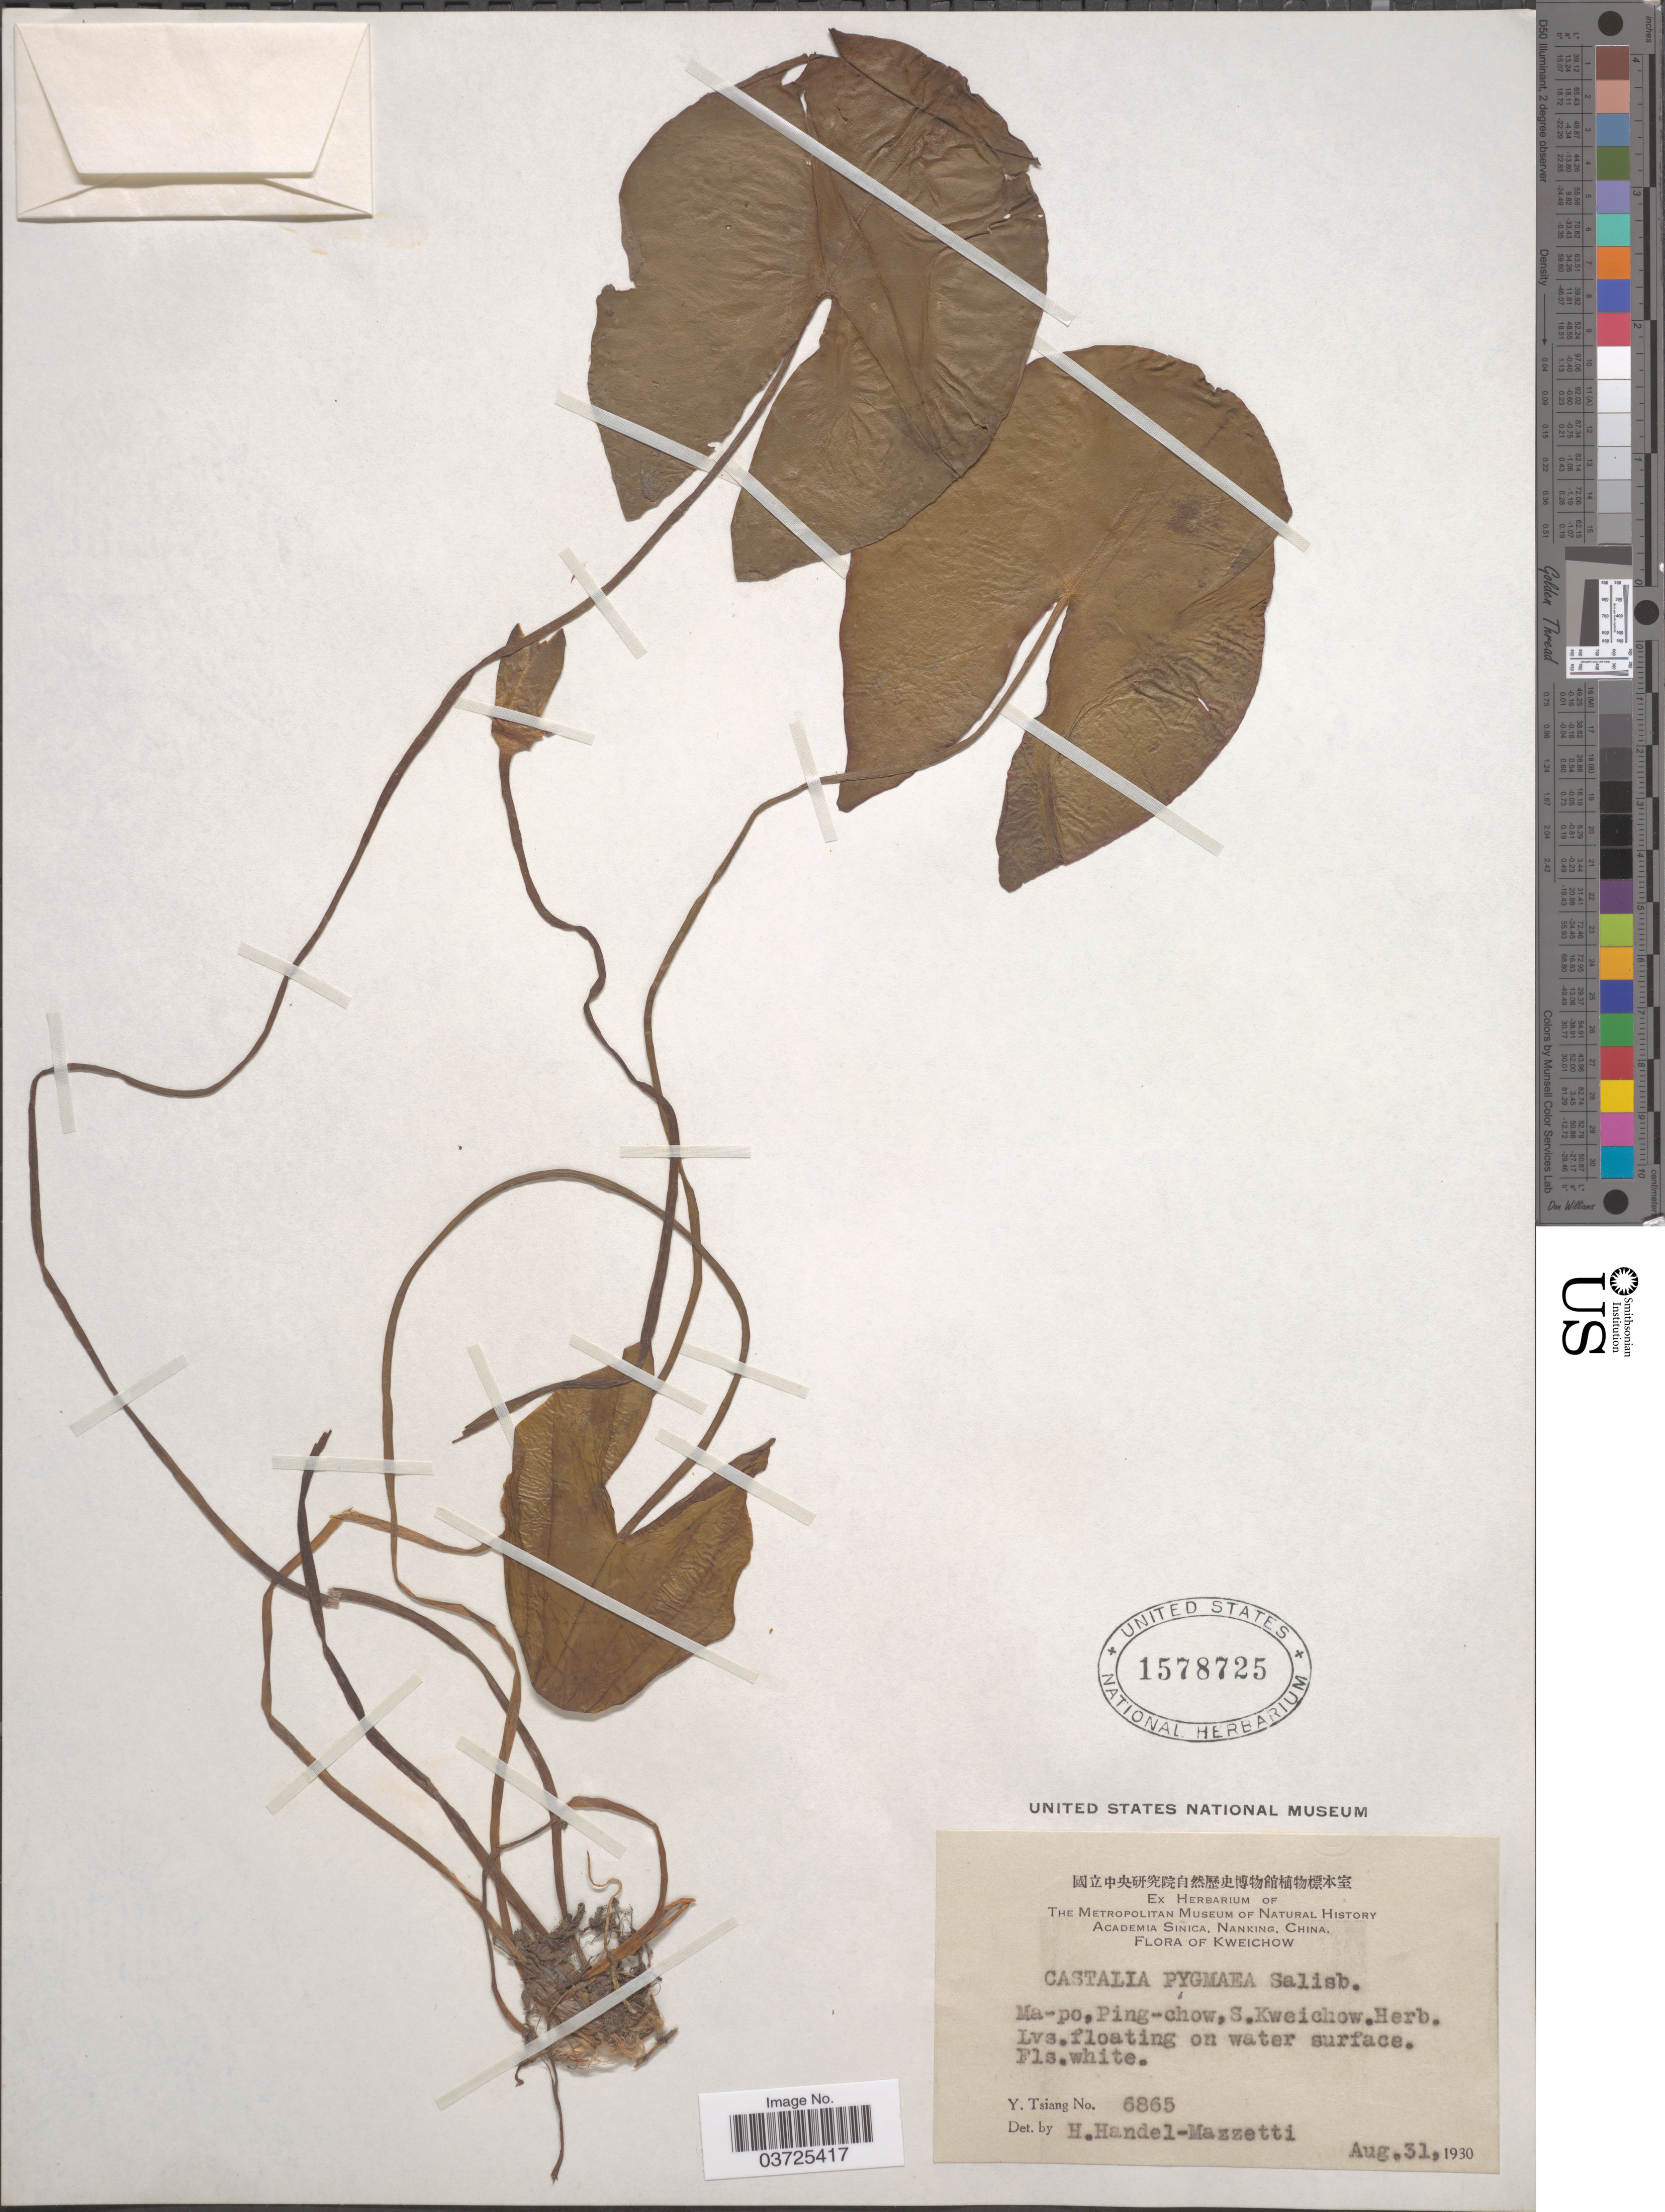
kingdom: Plantae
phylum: Tracheophyta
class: Magnoliopsida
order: Nymphaeales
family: Nymphaeaceae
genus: Nymphaea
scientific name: Nymphaea tetragona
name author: Georgi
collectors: Y. Tsiang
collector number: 6865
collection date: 1930-08-31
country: China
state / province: Guizhou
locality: Kweichow. Ma-po, Ping-chow, S. Kweichow.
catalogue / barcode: US 1578725